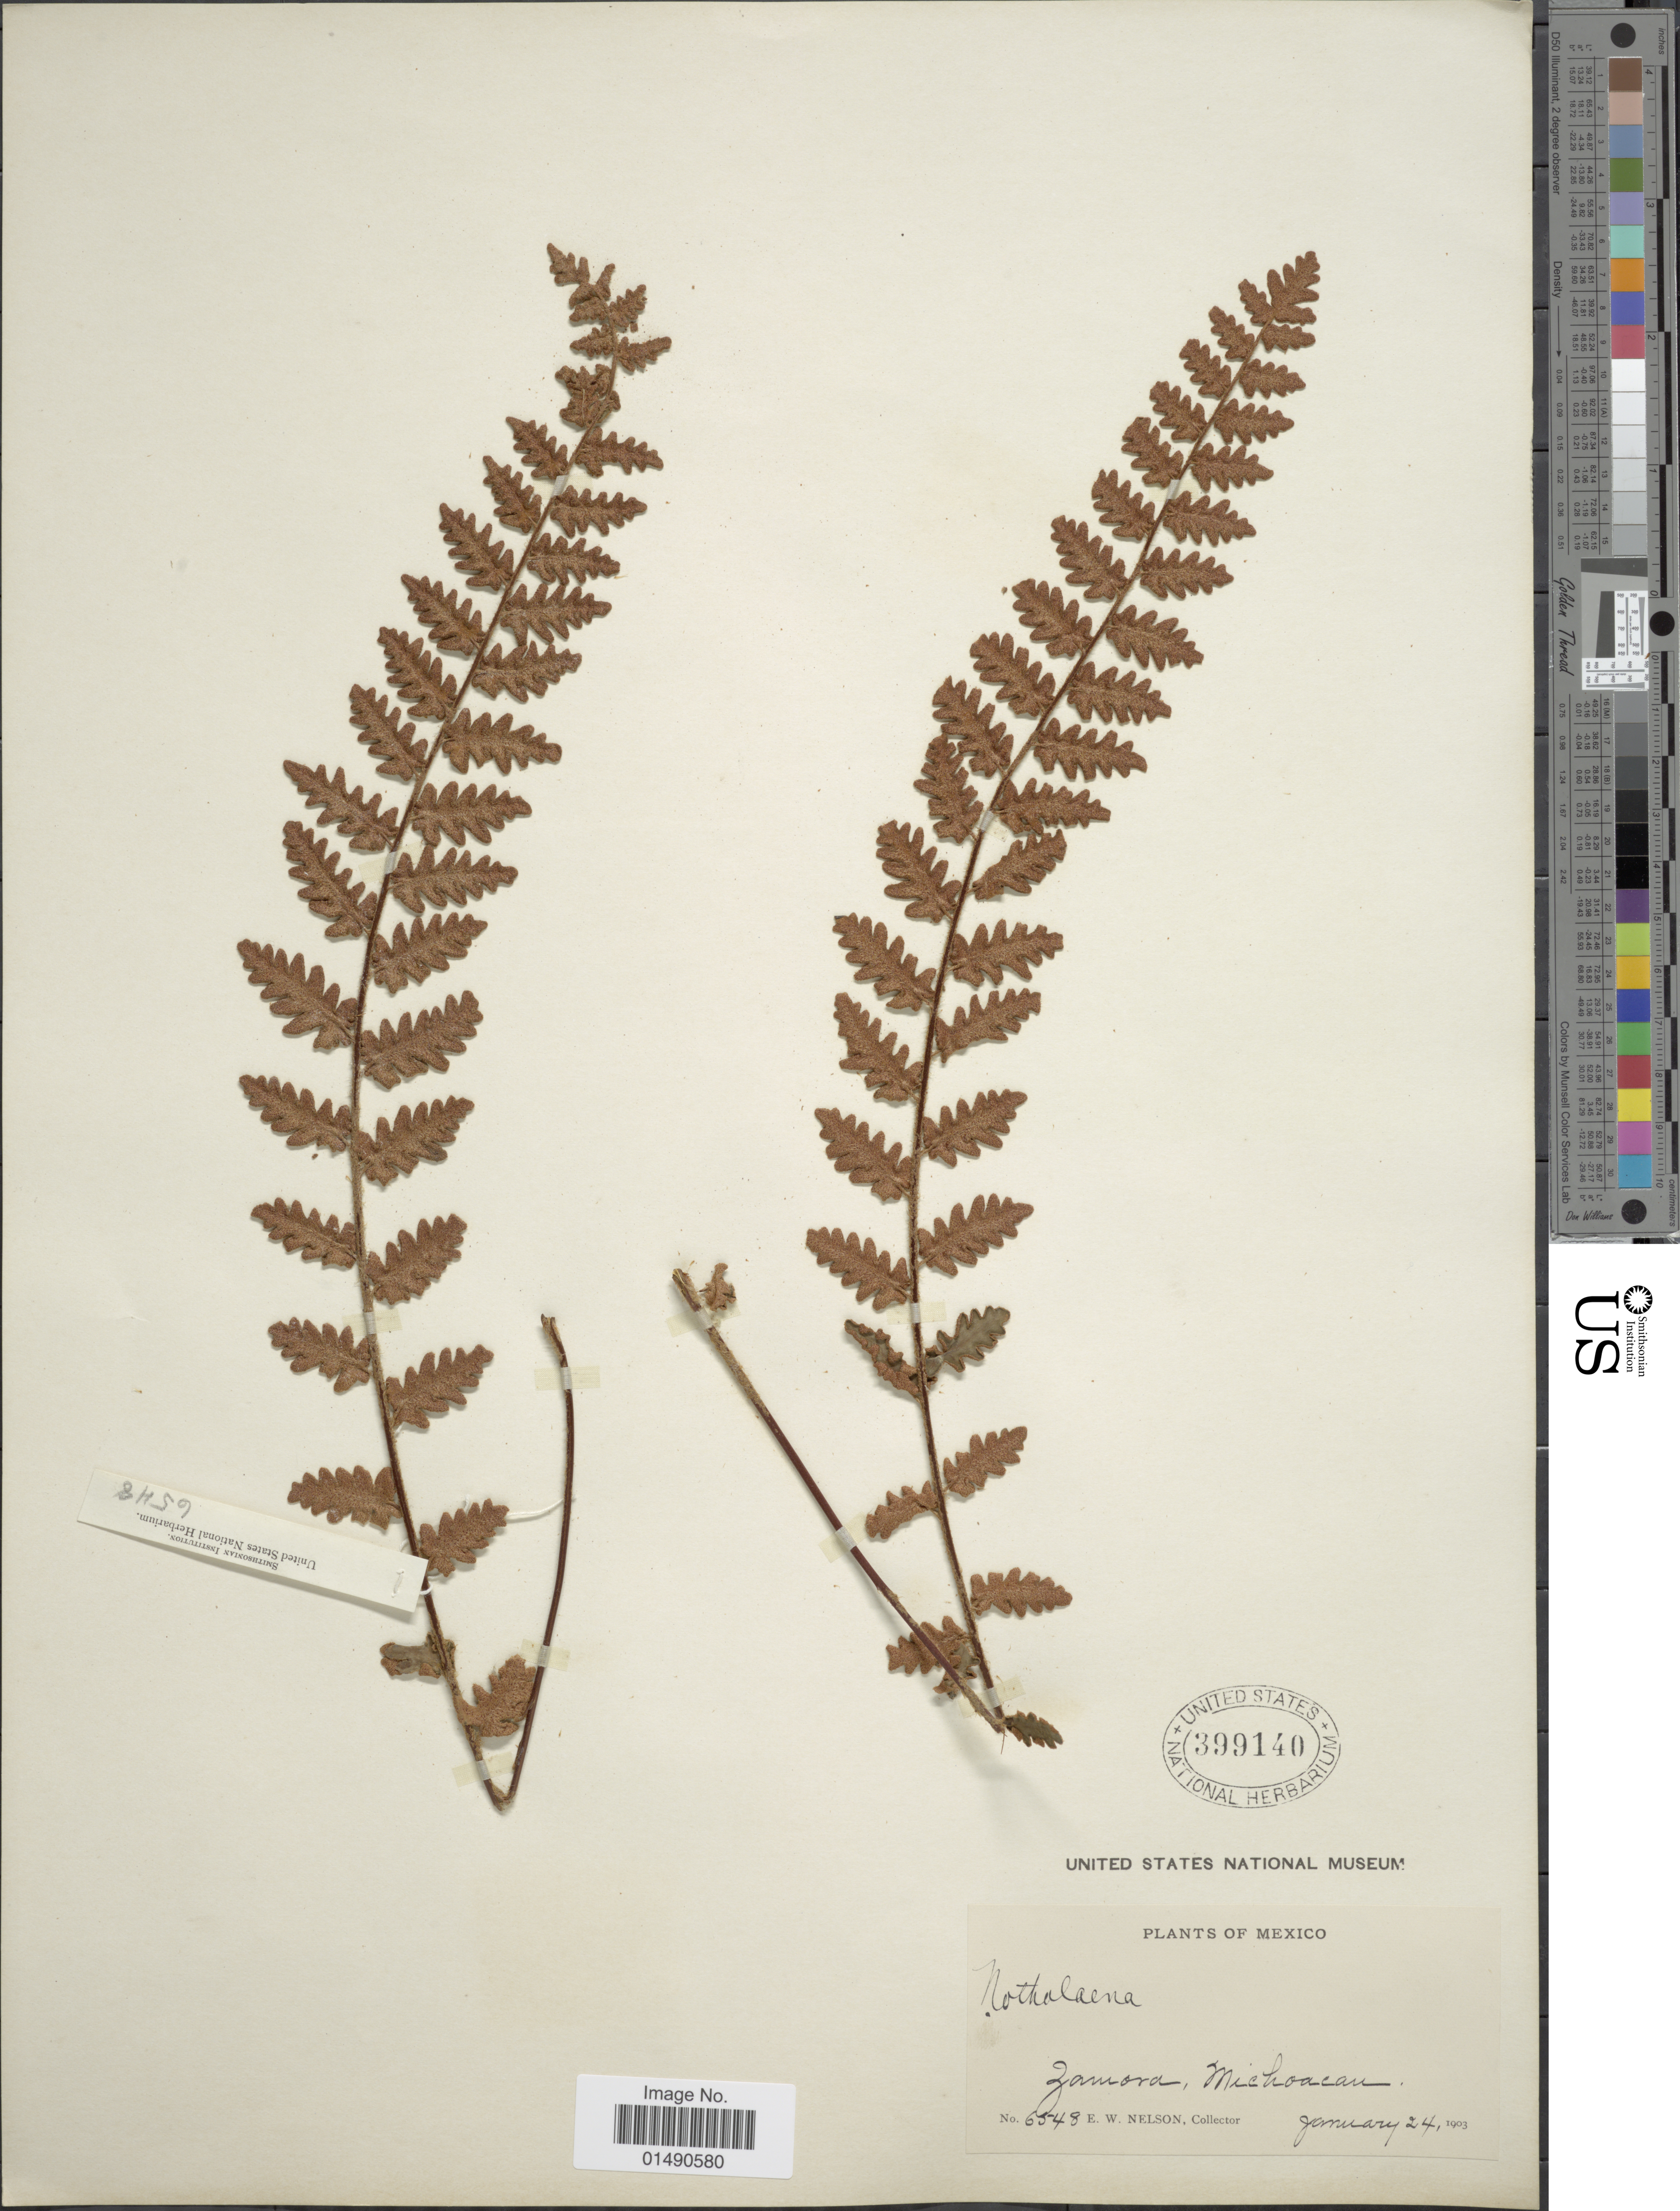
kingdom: Plantae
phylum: Tracheophyta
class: Polypodiopsida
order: Polypodiales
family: Pteridaceae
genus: Astrolepis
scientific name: Astrolepis laevis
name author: (Mart. & Ikonn.-Gal.) Mickel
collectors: E. W. Nelson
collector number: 6548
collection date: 1903-01-24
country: Mexico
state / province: Michoacán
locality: Zamora, Michoacau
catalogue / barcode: US 399140